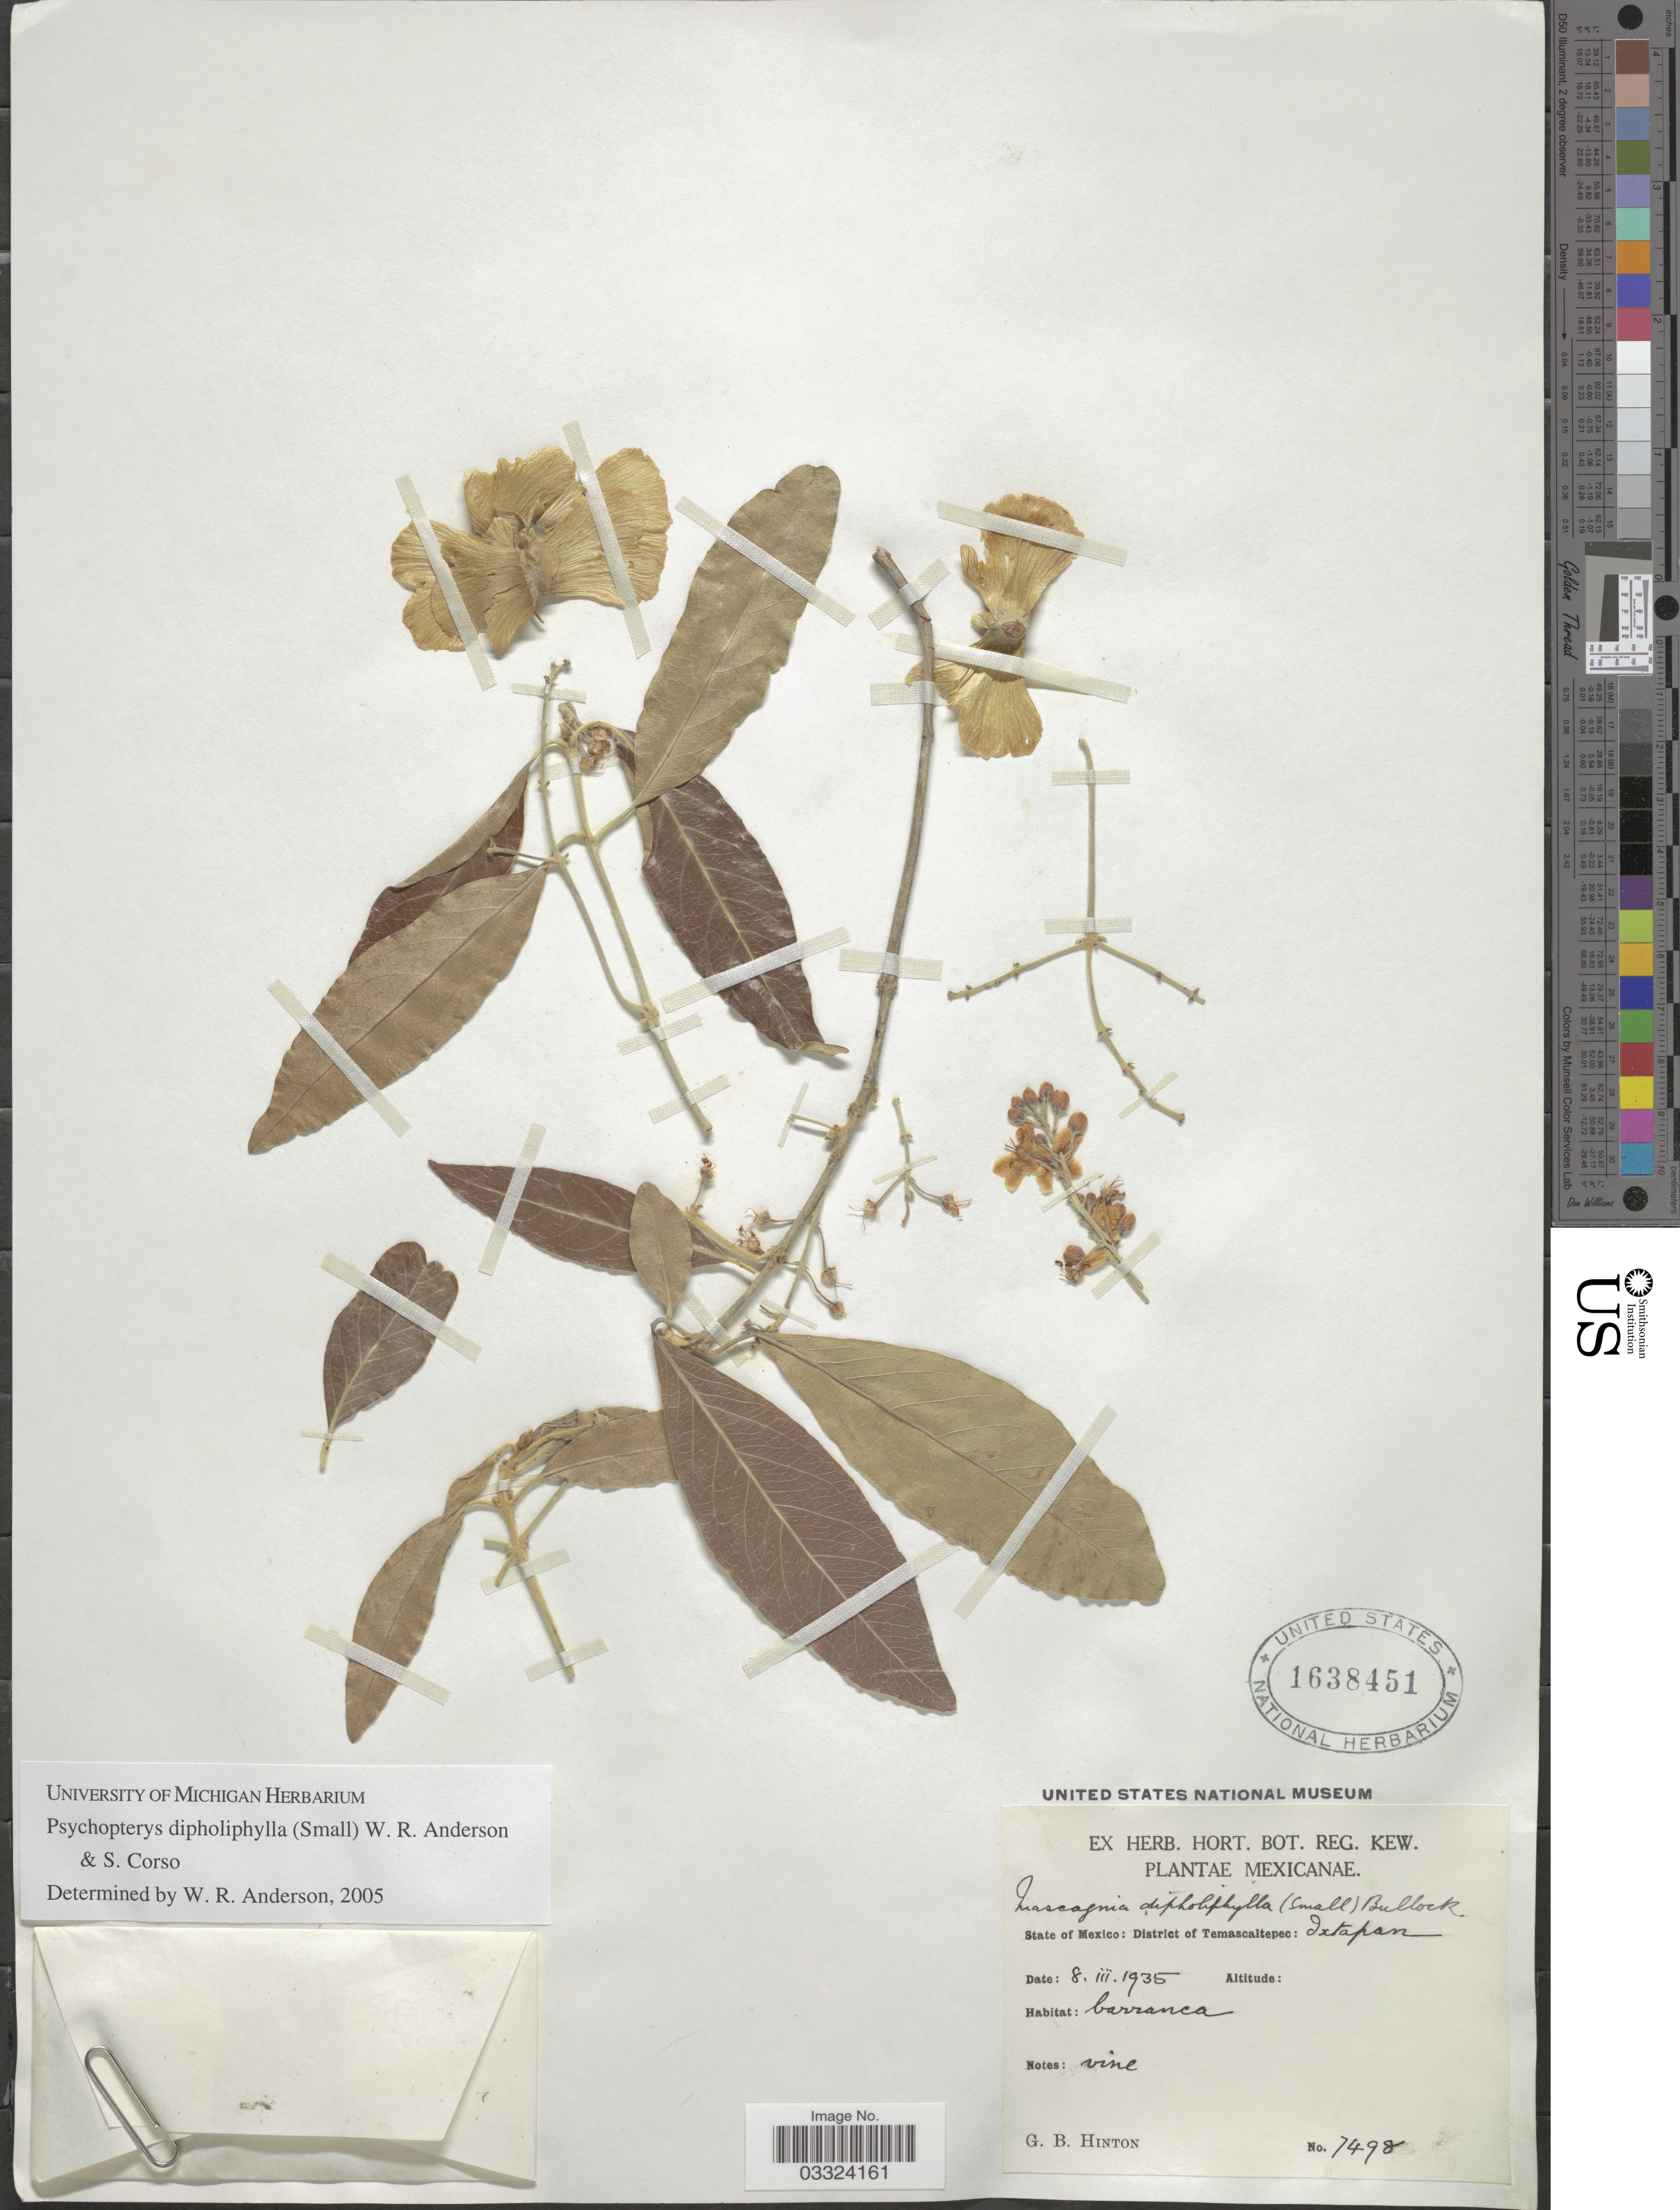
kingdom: Plantae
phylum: Tracheophyta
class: Magnoliopsida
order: Malpighiales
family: Malpighiaceae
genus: Psychopterys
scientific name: Psychopterys dipholiphylla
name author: (Small) W.R. Anderson & Corso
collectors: G. B. Hinton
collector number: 7498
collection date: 1935-03-08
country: Mexico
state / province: México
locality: District of Temascaltepec: Ixtapan.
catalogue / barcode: US 1638451